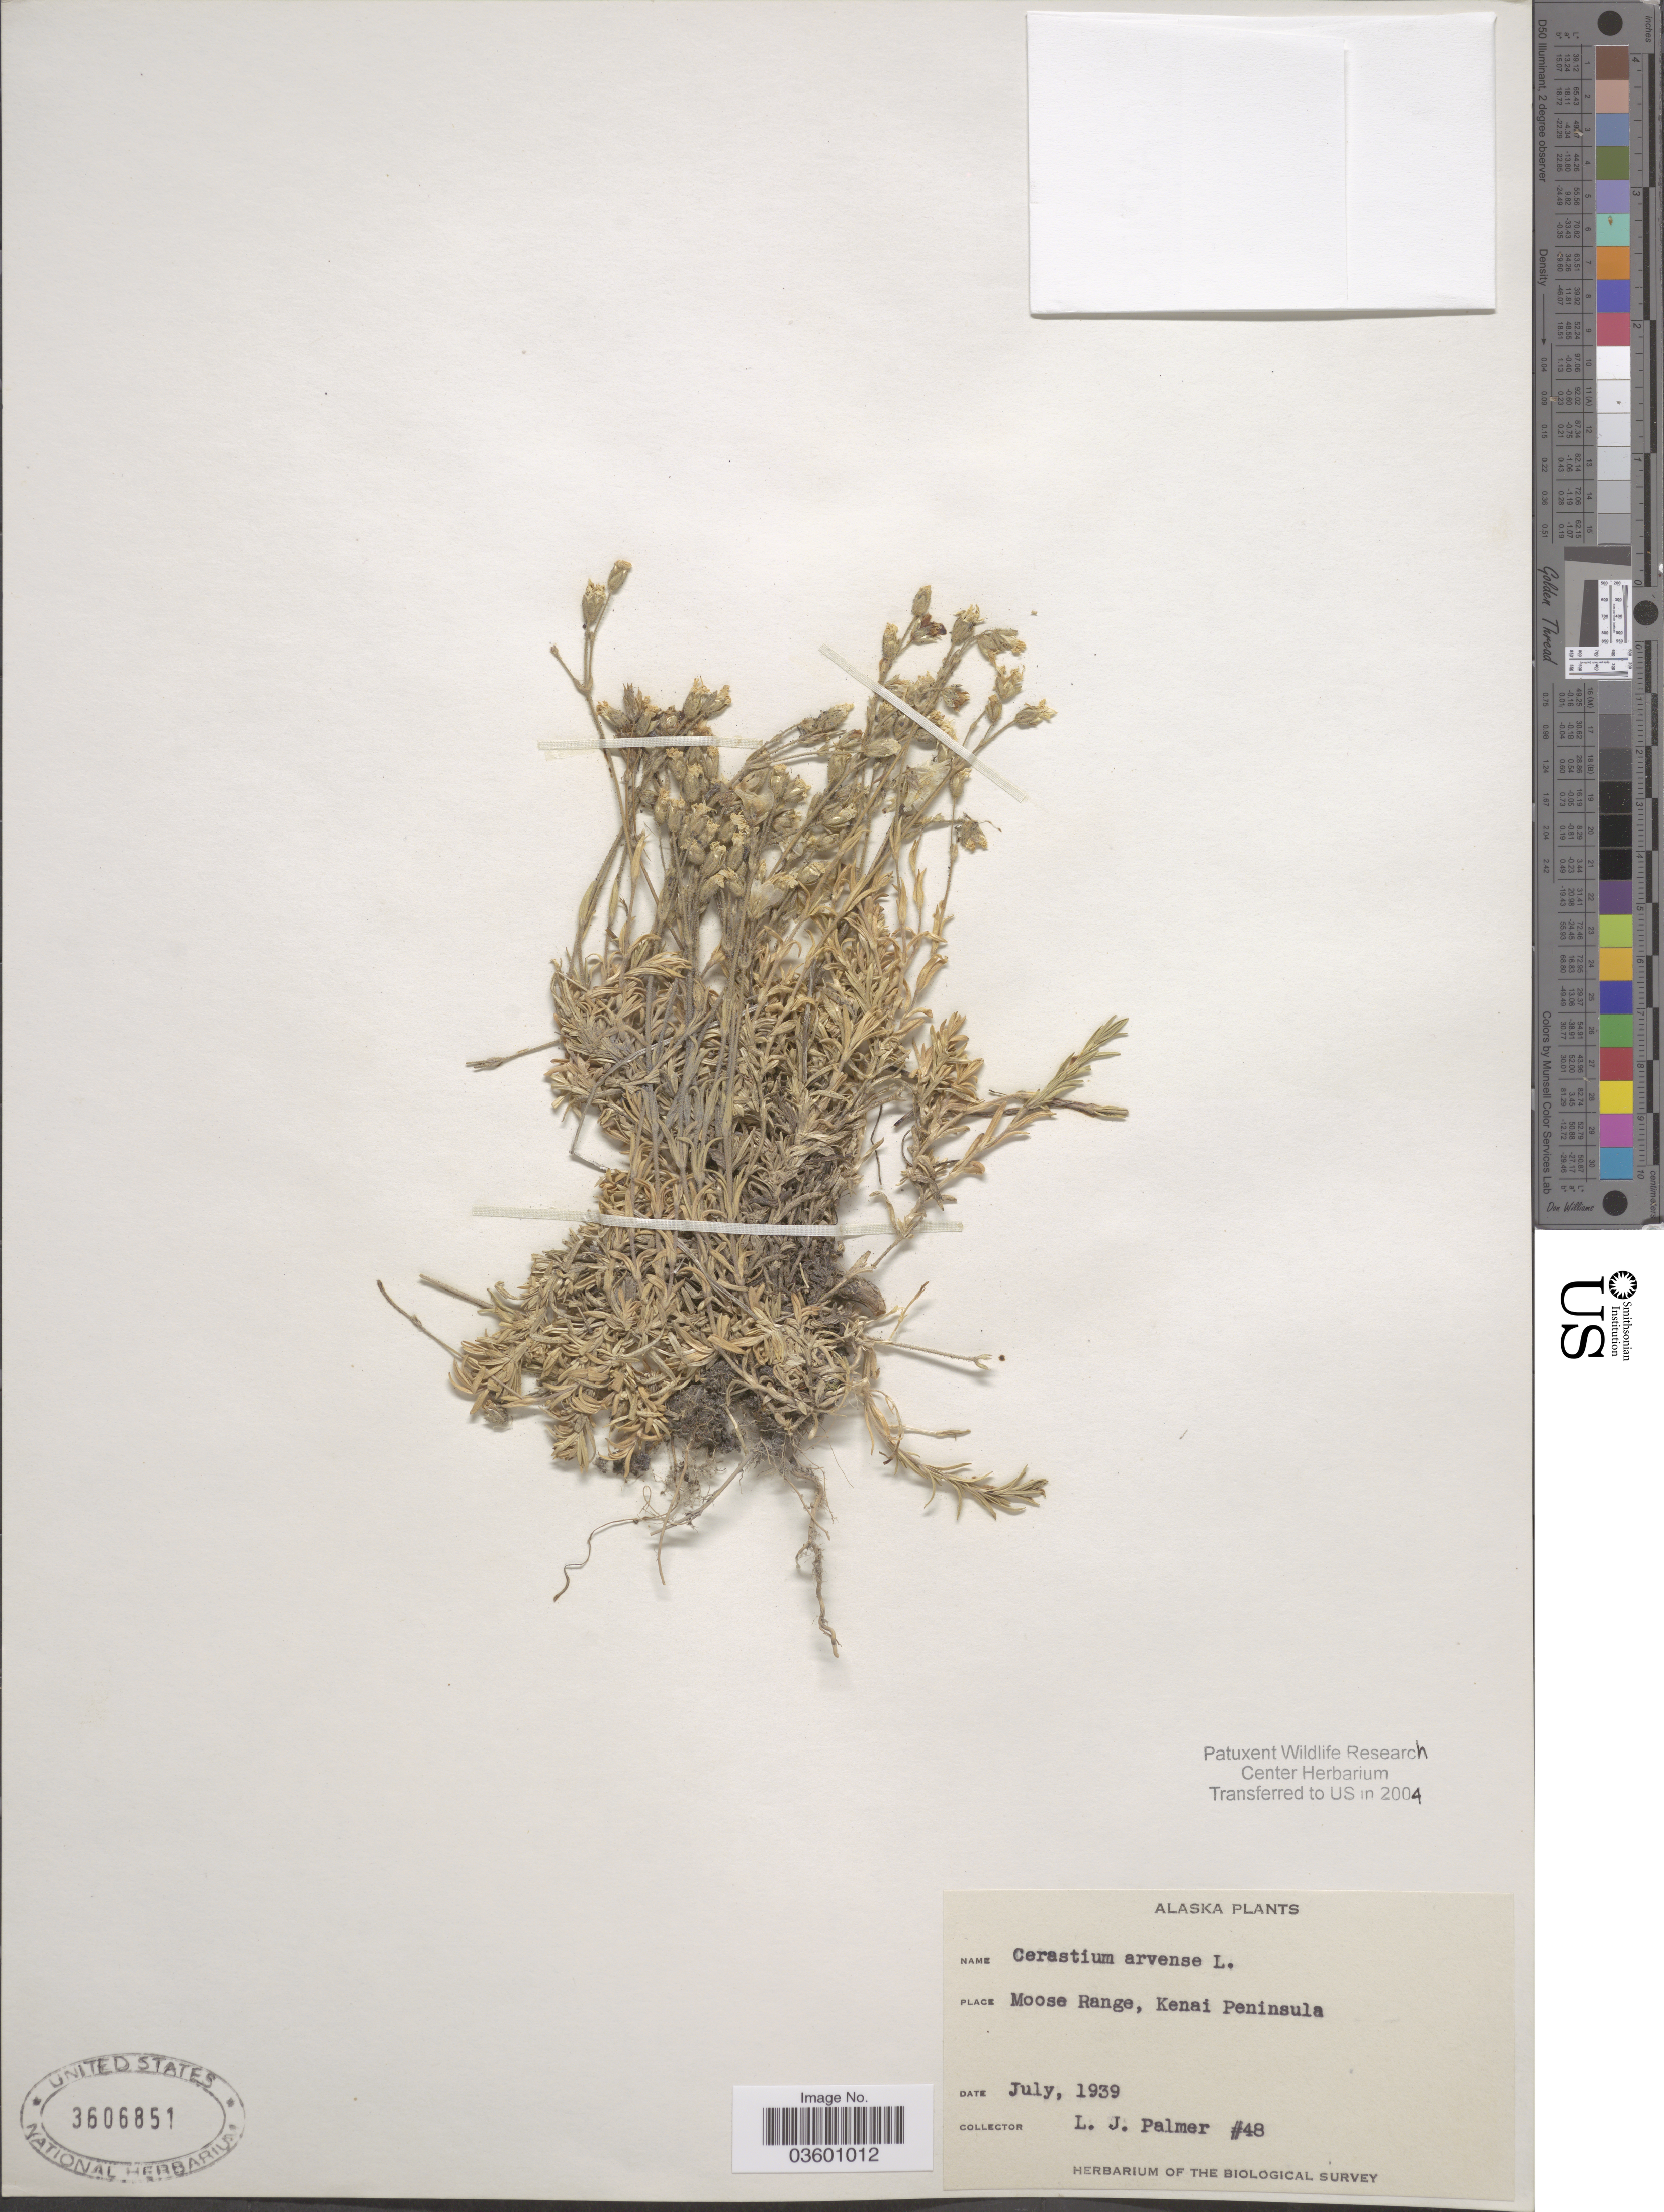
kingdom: Plantae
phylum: Tracheophyta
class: Magnoliopsida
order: Caryophyllales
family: Caryophyllaceae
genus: Cerastium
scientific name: Cerastium arvense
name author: L.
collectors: L. J. Palmer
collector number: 48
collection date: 1939-07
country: United States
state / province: Alaska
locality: Moose Range, Kenai Peninsula.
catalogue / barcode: US 3606851